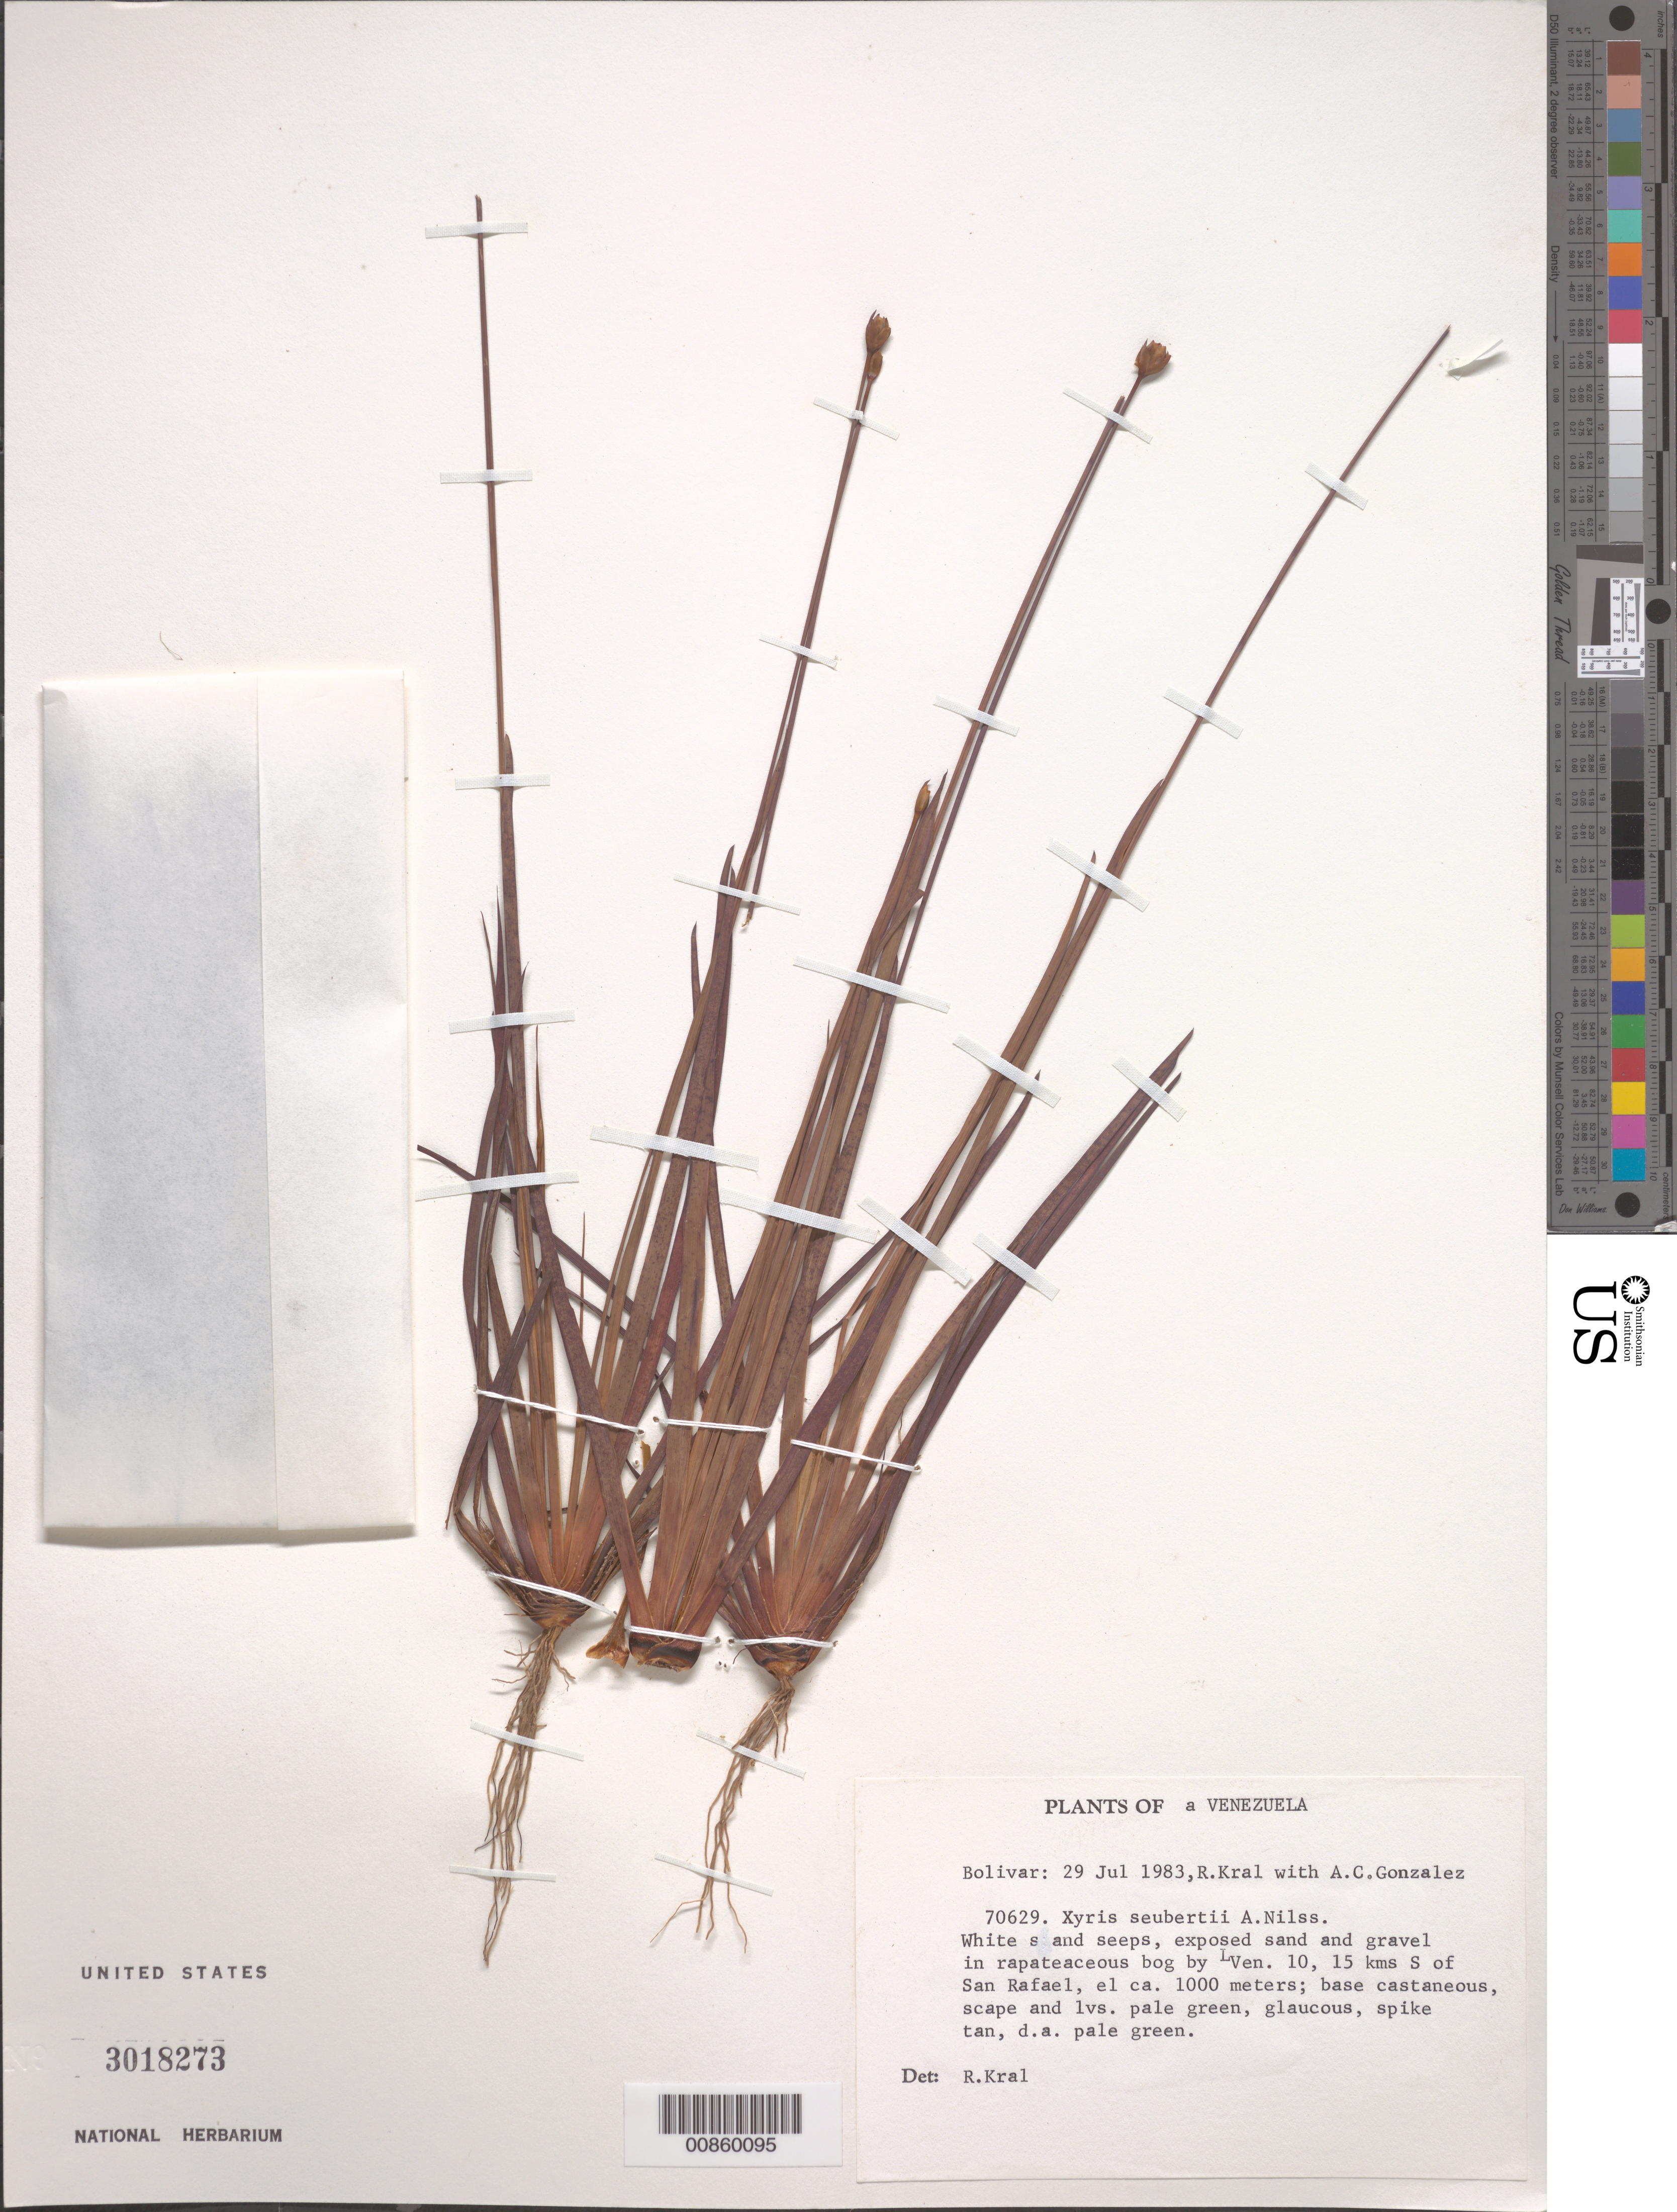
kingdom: Plantae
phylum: Tracheophyta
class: Liliopsida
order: Poales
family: Xyridaceae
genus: Xyris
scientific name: Xyris seubertii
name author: L.A. Nilsson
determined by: Kral, Robert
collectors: R. Kral & A. C. González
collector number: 70629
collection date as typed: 29-Jul-83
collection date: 1983-07-29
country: Venezuela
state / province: Bolívar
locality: Ven. 10, 15 km S of San Rafael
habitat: White sand seeps; exposed sand and gravel in rapateaceous bog.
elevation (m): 1000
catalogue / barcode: US 3018273